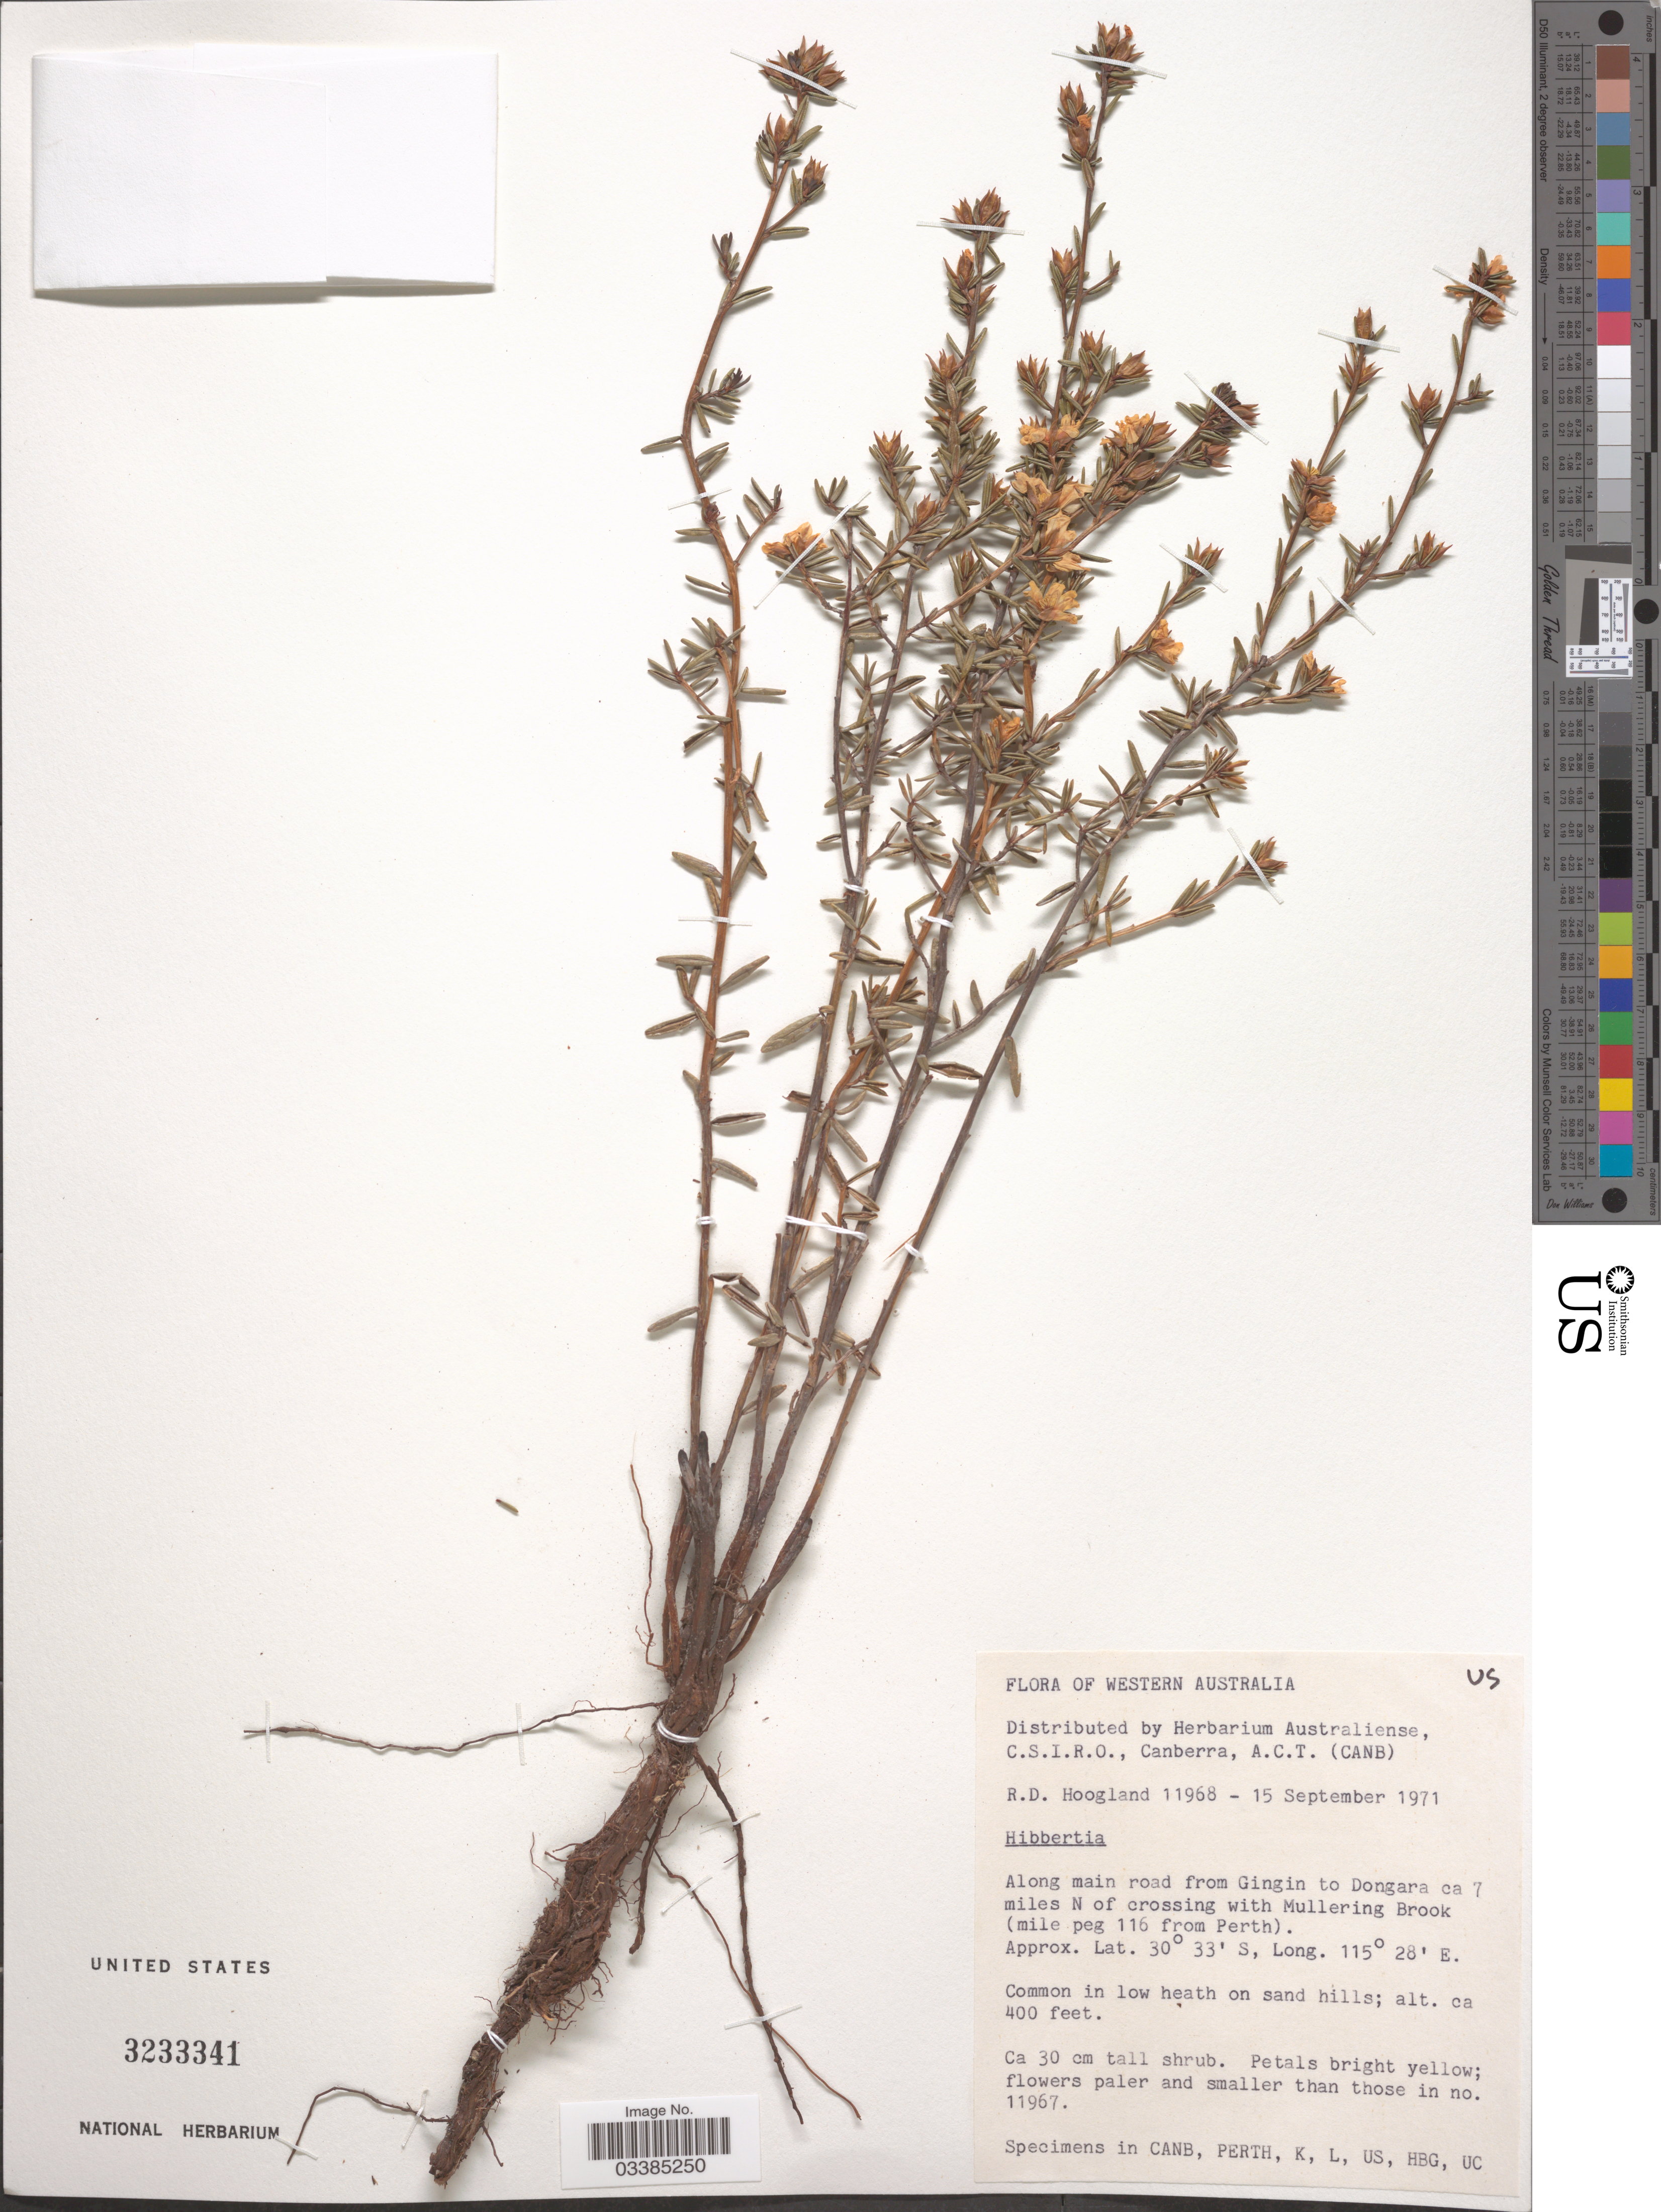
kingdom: Plantae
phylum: Tracheophyta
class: Magnoliopsida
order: Dilleniales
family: Dilleniaceae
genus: Hibbertia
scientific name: Hibbertia sp.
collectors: R. D. Hoogland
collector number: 11968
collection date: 1971-09-15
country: Australia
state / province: Western Australia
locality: Along main road from Gingin to Dongara ca 7 miles N of crossing with Mullering Brook (mile peg 116 from Perth).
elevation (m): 122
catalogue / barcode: US 3233341